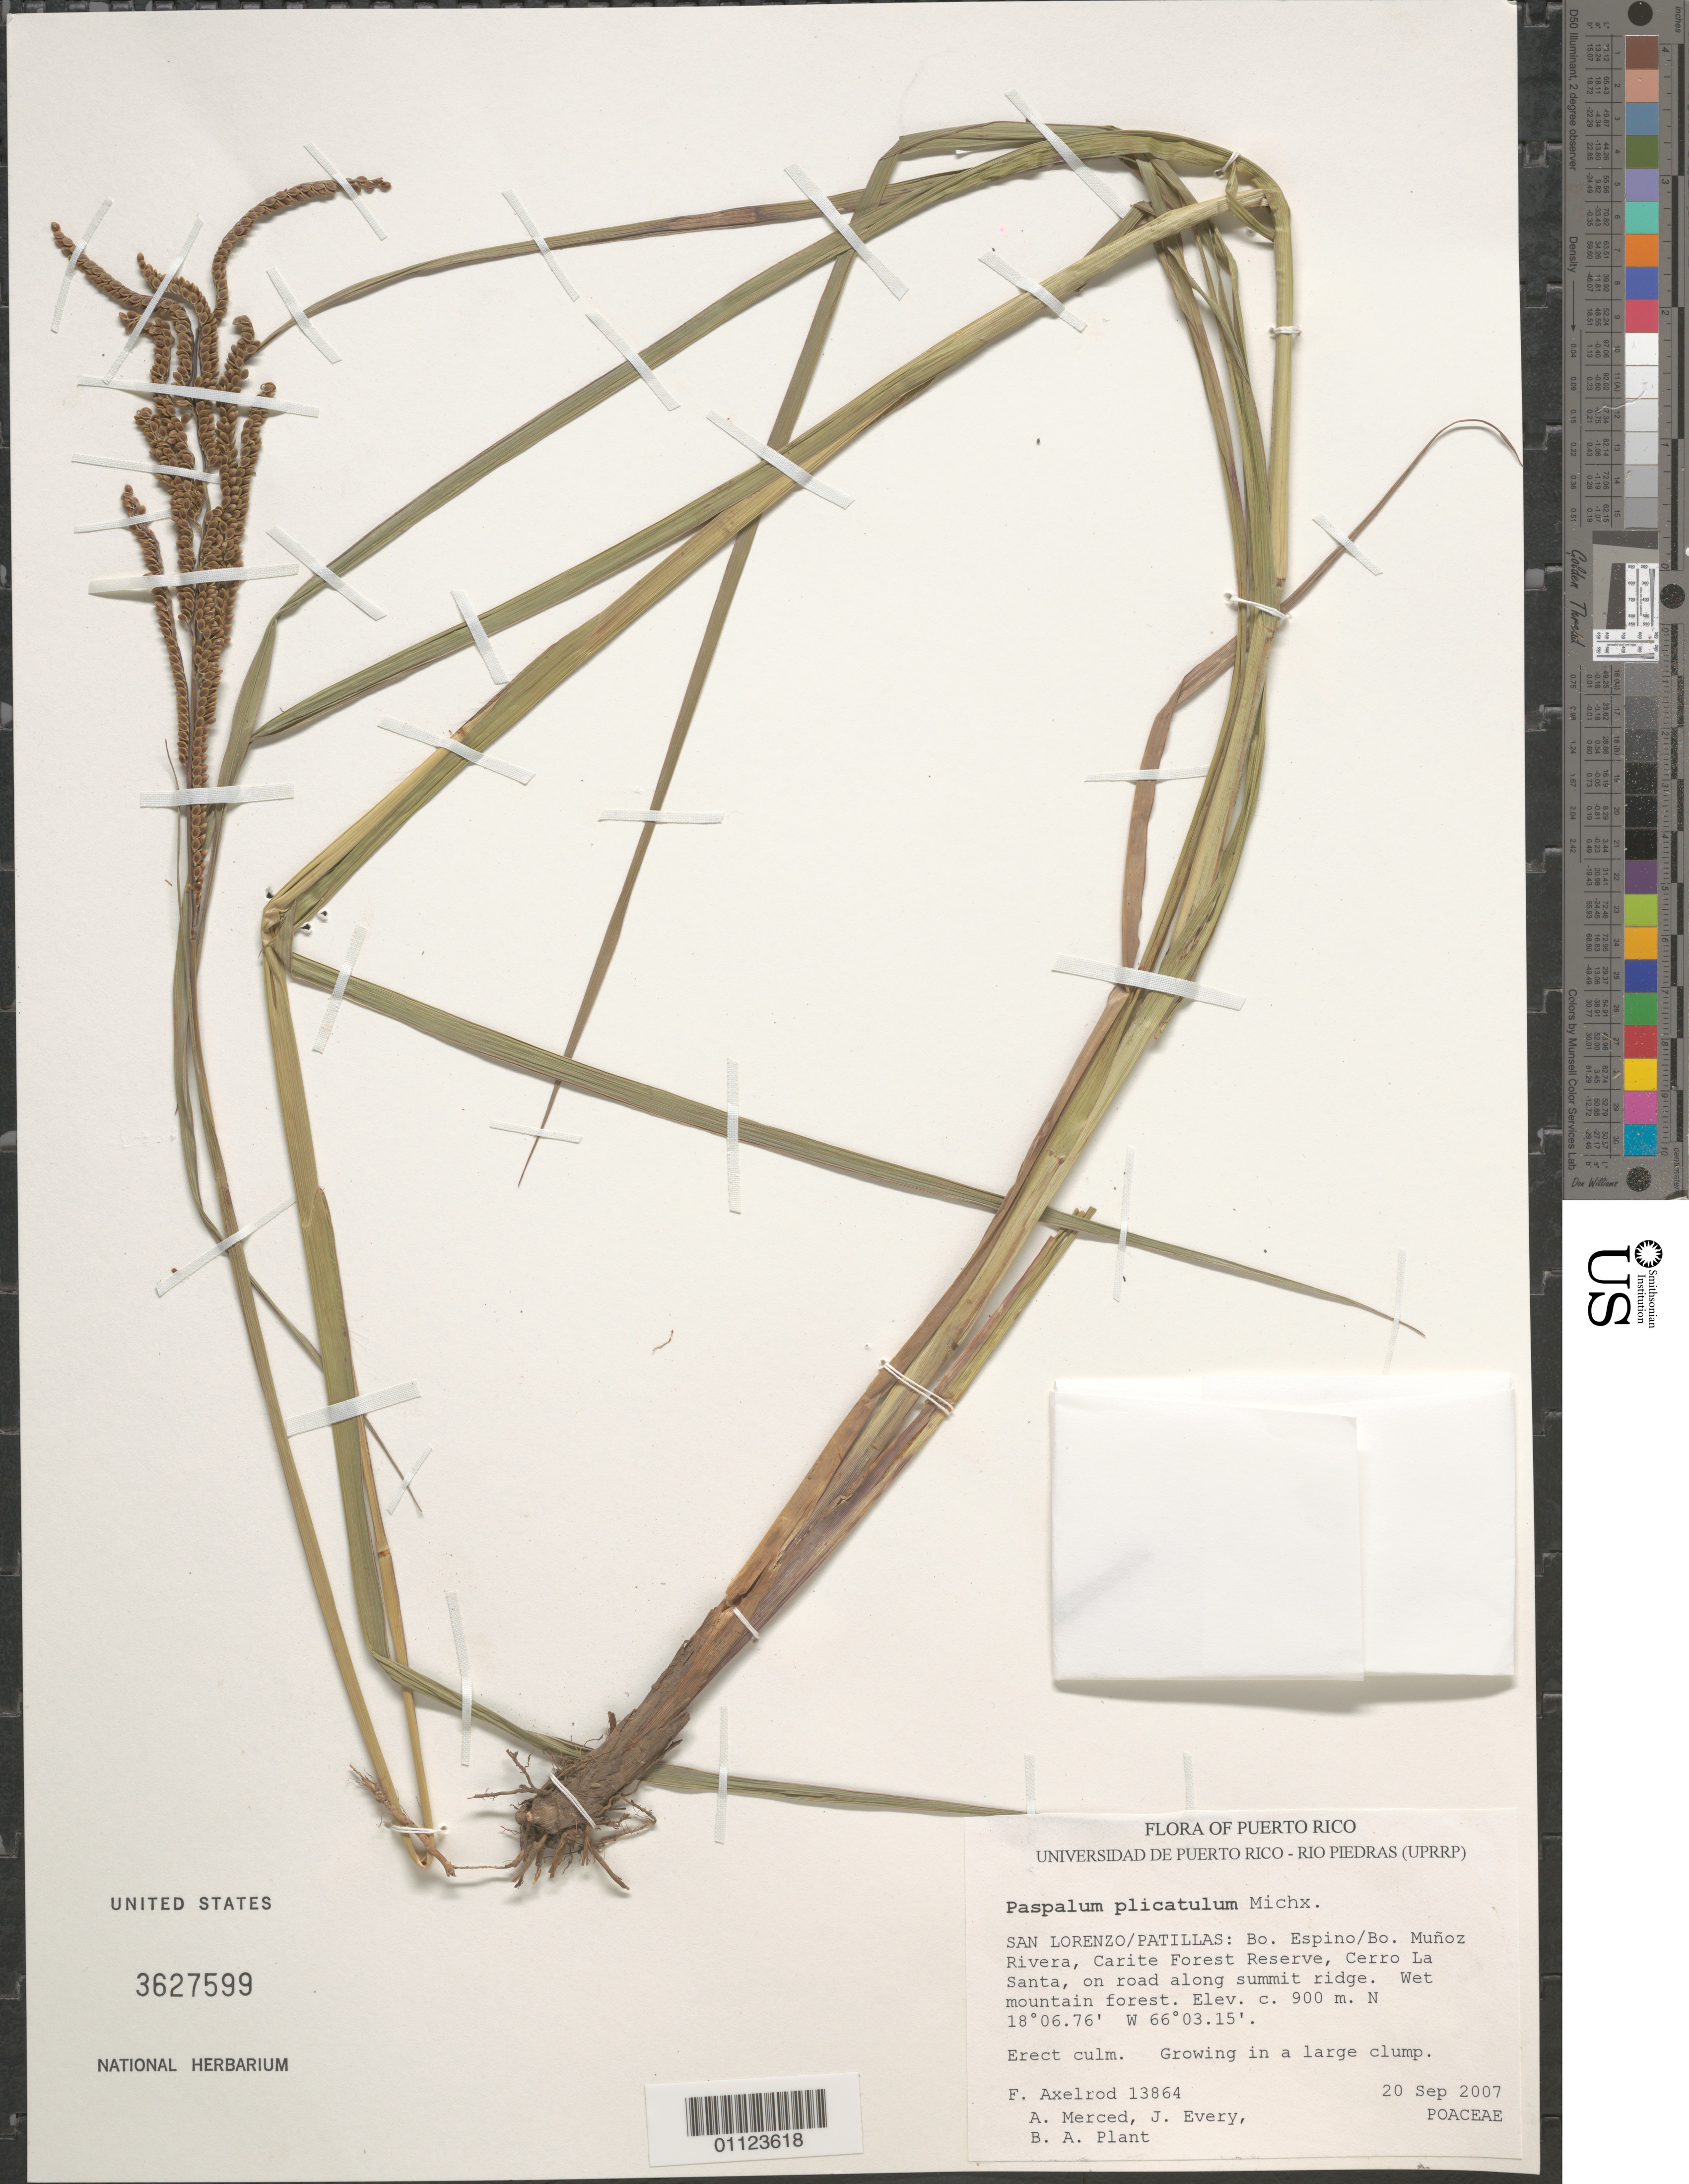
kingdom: Plantae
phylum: Tracheophyta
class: Liliopsida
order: Poales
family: Poaceae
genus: Paspalum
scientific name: Paspalum plicatulum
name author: Michx.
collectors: F. S. Axelrod, A. Merced Alejandro, J. Every & B. Plant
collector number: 13864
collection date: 2007-09-20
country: Puerto Rico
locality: San Lorenzo/Patillas; Bo. Espino/Bo. Muñoz Rivera, Carite Forest Reserve, Cerro La Santa.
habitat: Wet mountain forest. On road along summit ridge.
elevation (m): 900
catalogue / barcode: US 3627599